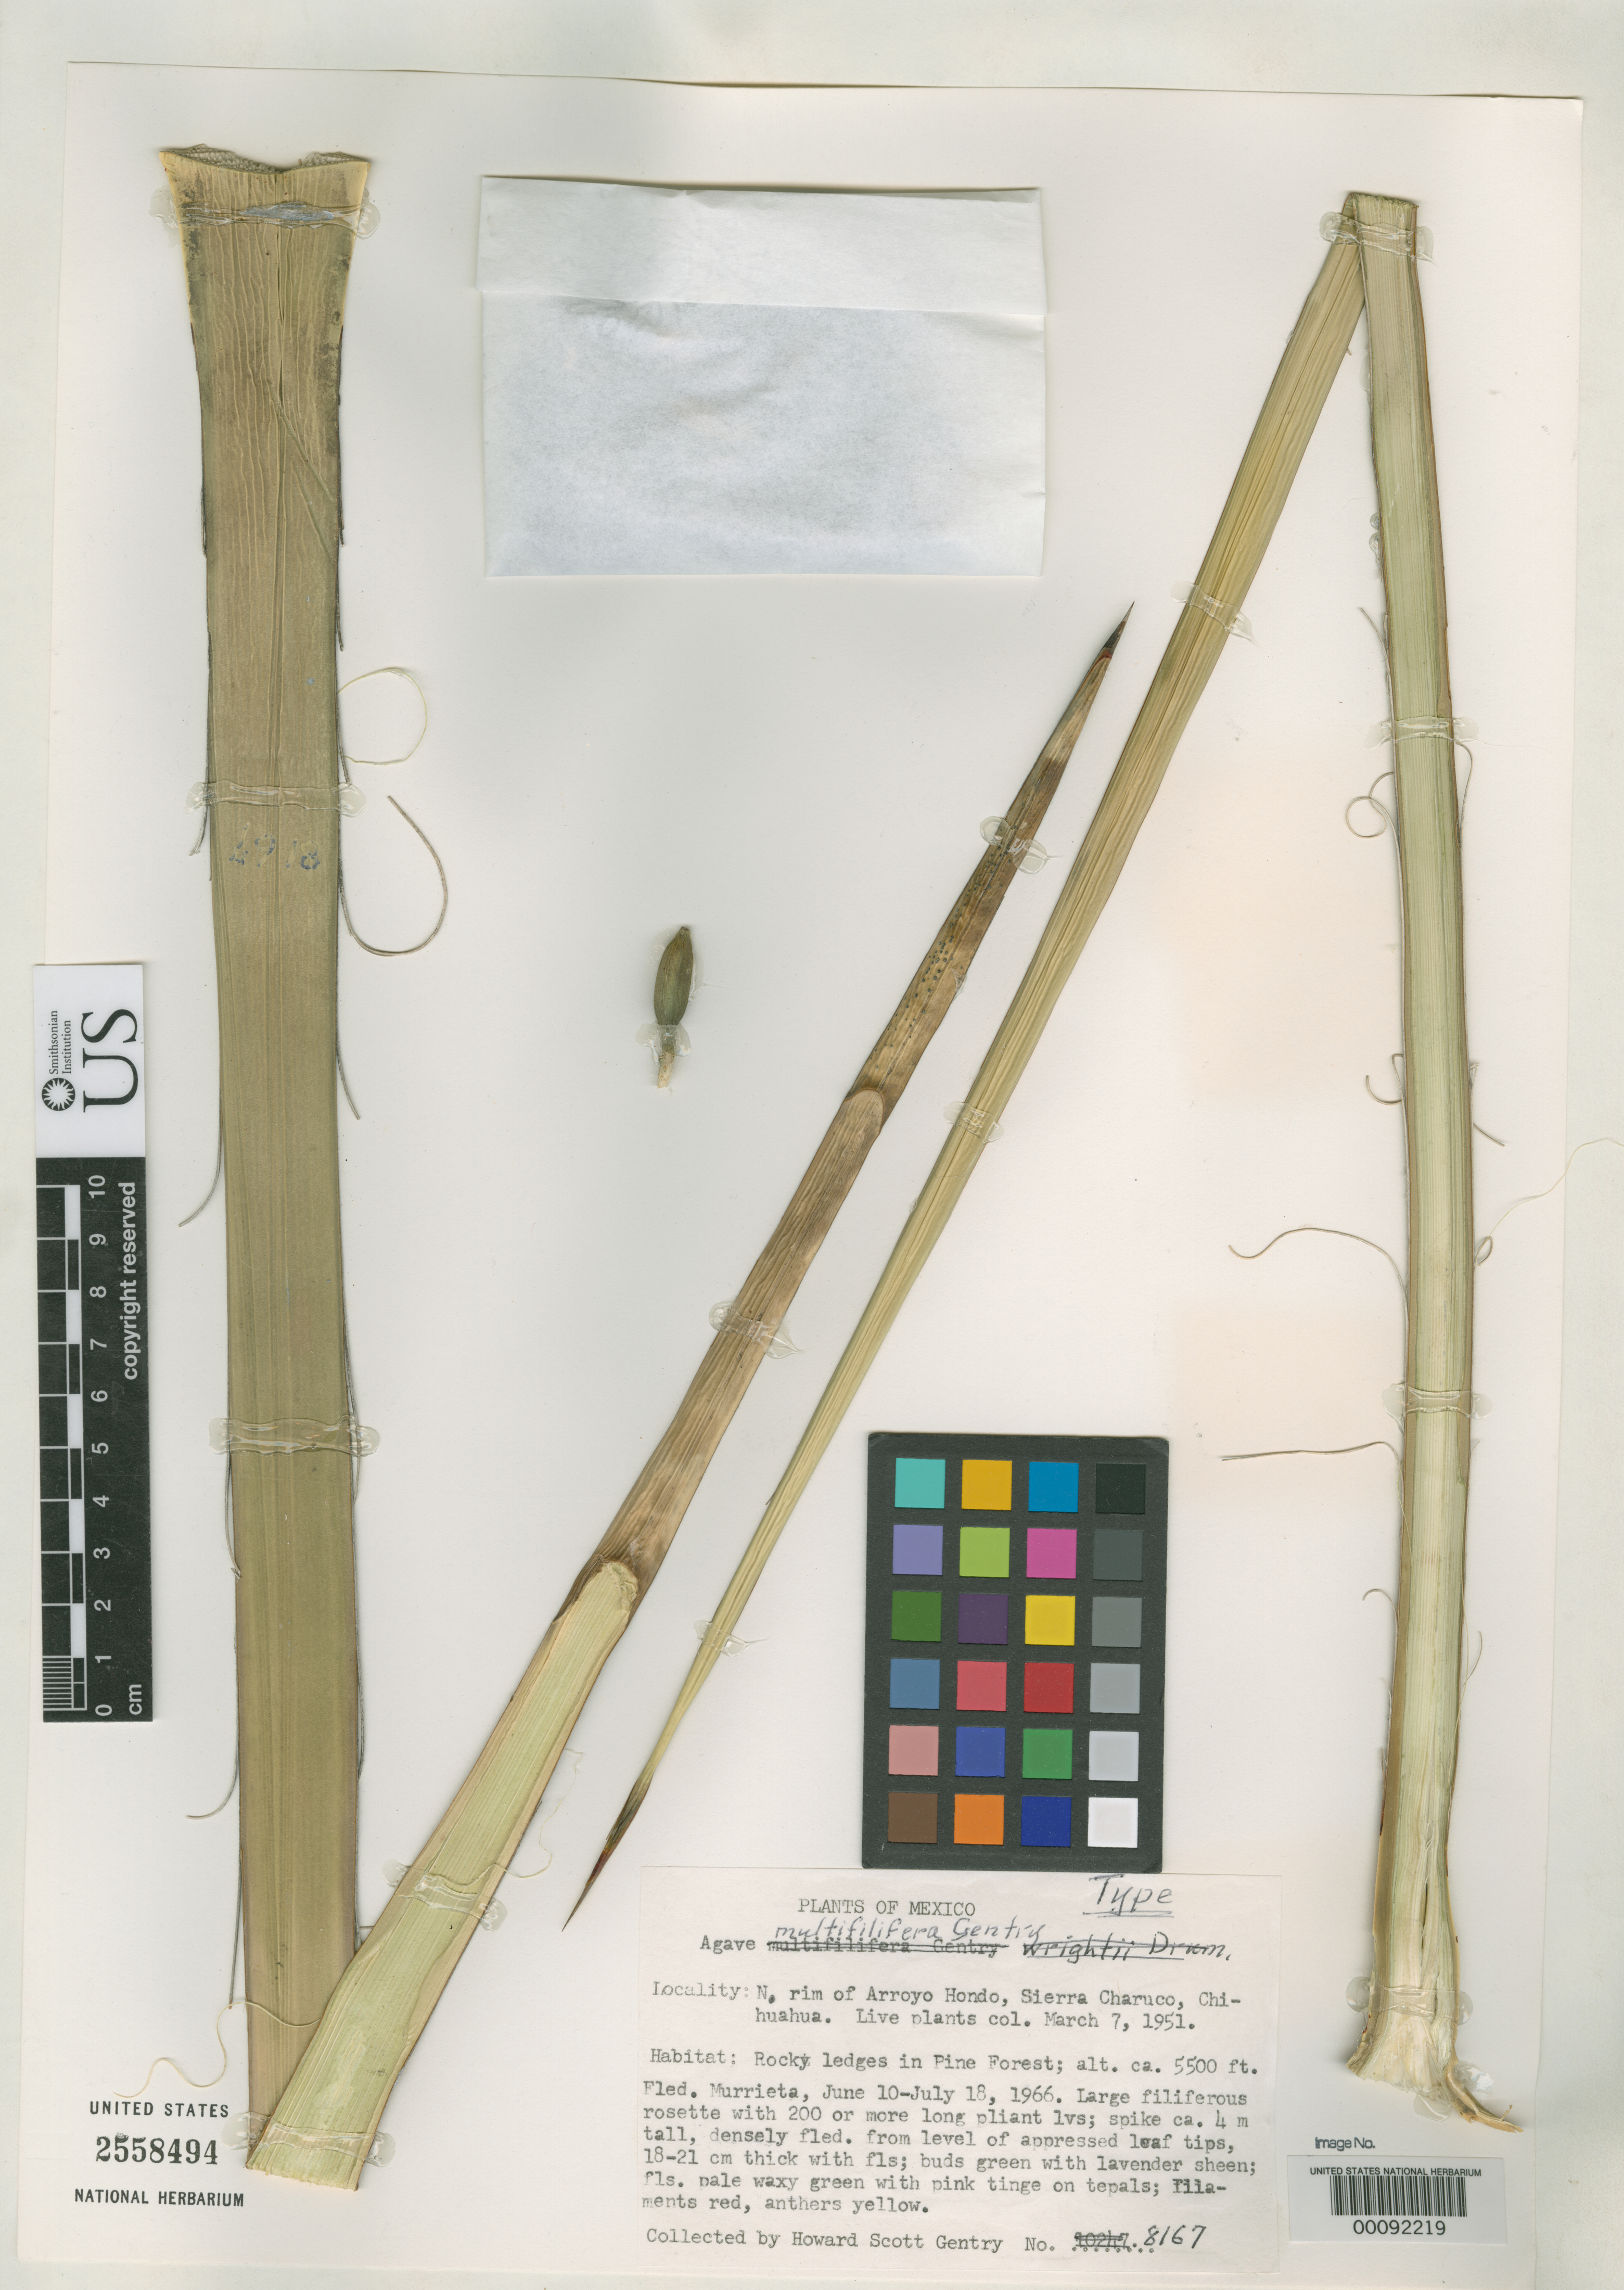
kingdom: Plantae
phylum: Tracheophyta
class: Liliopsida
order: Asparagales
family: Asparagaceae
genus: Agave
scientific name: Agave multifilifera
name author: Gentry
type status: Holotype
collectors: H. S. Gentry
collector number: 8167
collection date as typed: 07 Mar 1951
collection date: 1951-03-07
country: Mexico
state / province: Chihuahua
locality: N rim of Arroyo Hondo, Sierra Charuco.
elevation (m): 1676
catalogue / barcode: US 2558494